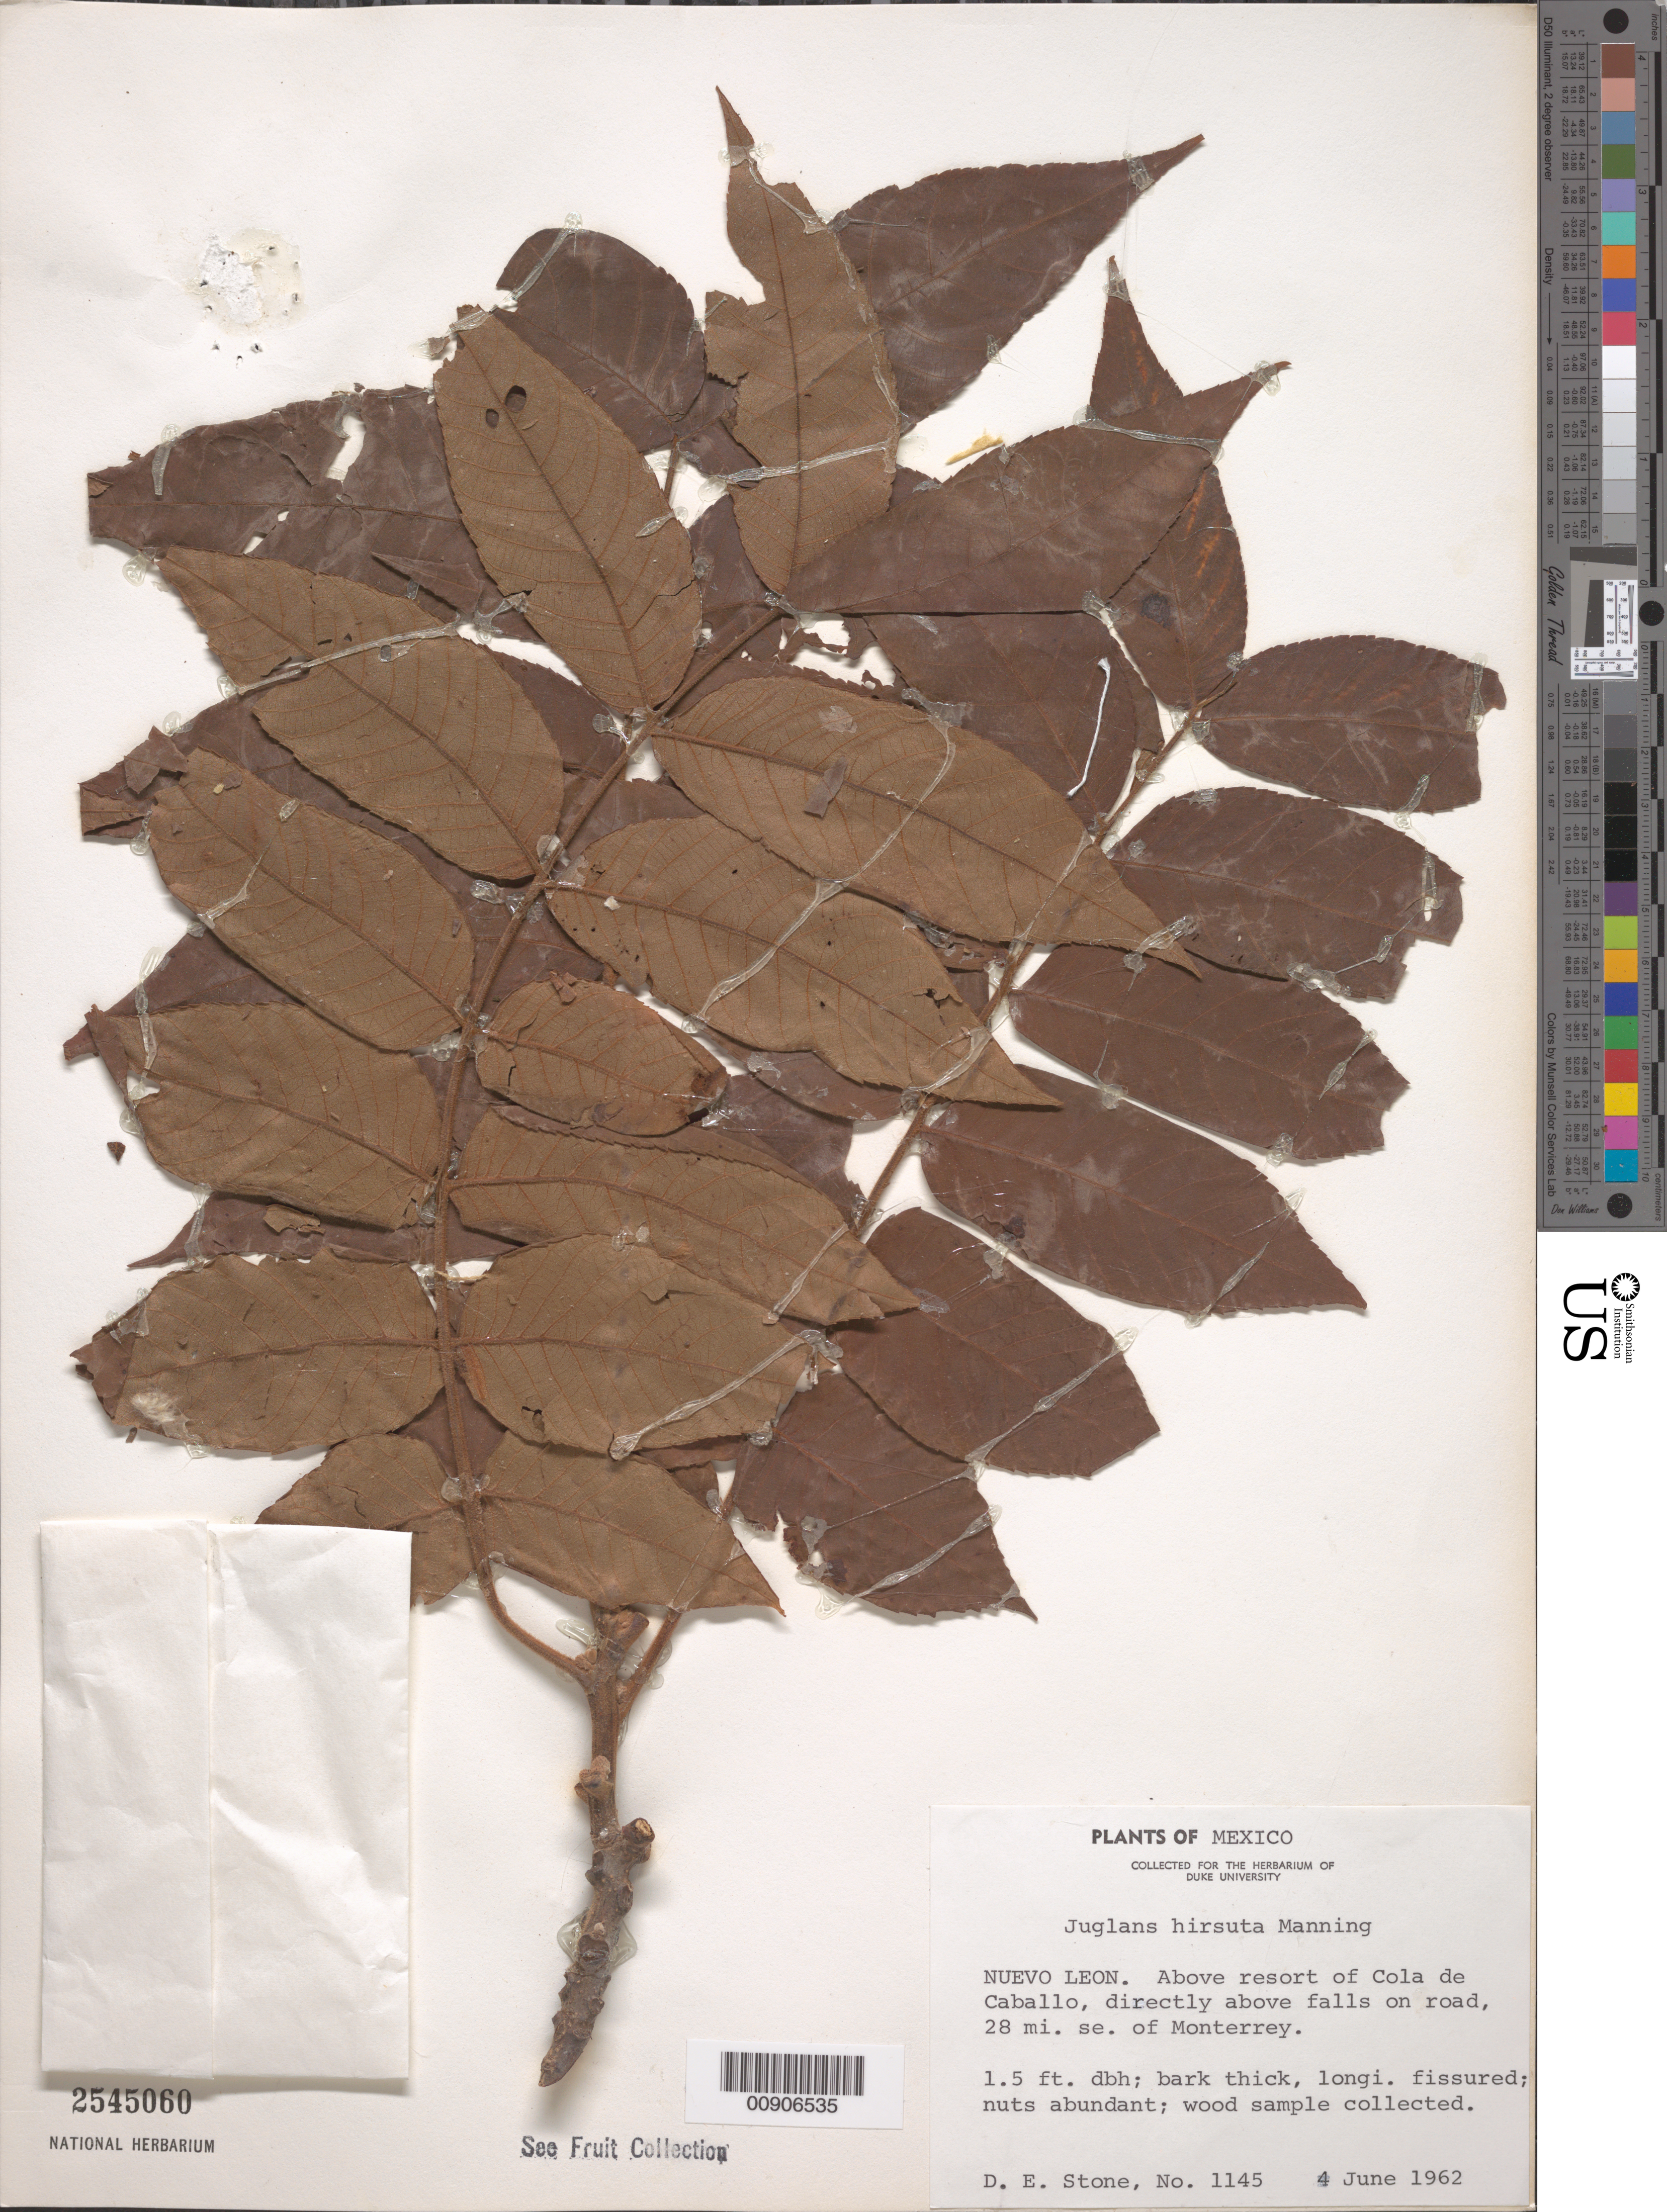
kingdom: Plantae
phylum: Tracheophyta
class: Magnoliopsida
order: Fagales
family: Juglandaceae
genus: Juglans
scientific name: Juglans hirsuta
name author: W.E. Manning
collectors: D. E. Stone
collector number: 1145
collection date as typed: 04 Jun 1962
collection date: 1962-06-04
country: Mexico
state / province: Nuevo León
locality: Nuevo León. Above resort of Cola de Caballo, directly above falls on road, 28 mi. SE of Monterrey.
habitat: Directly above falls on road.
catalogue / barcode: US 2545060